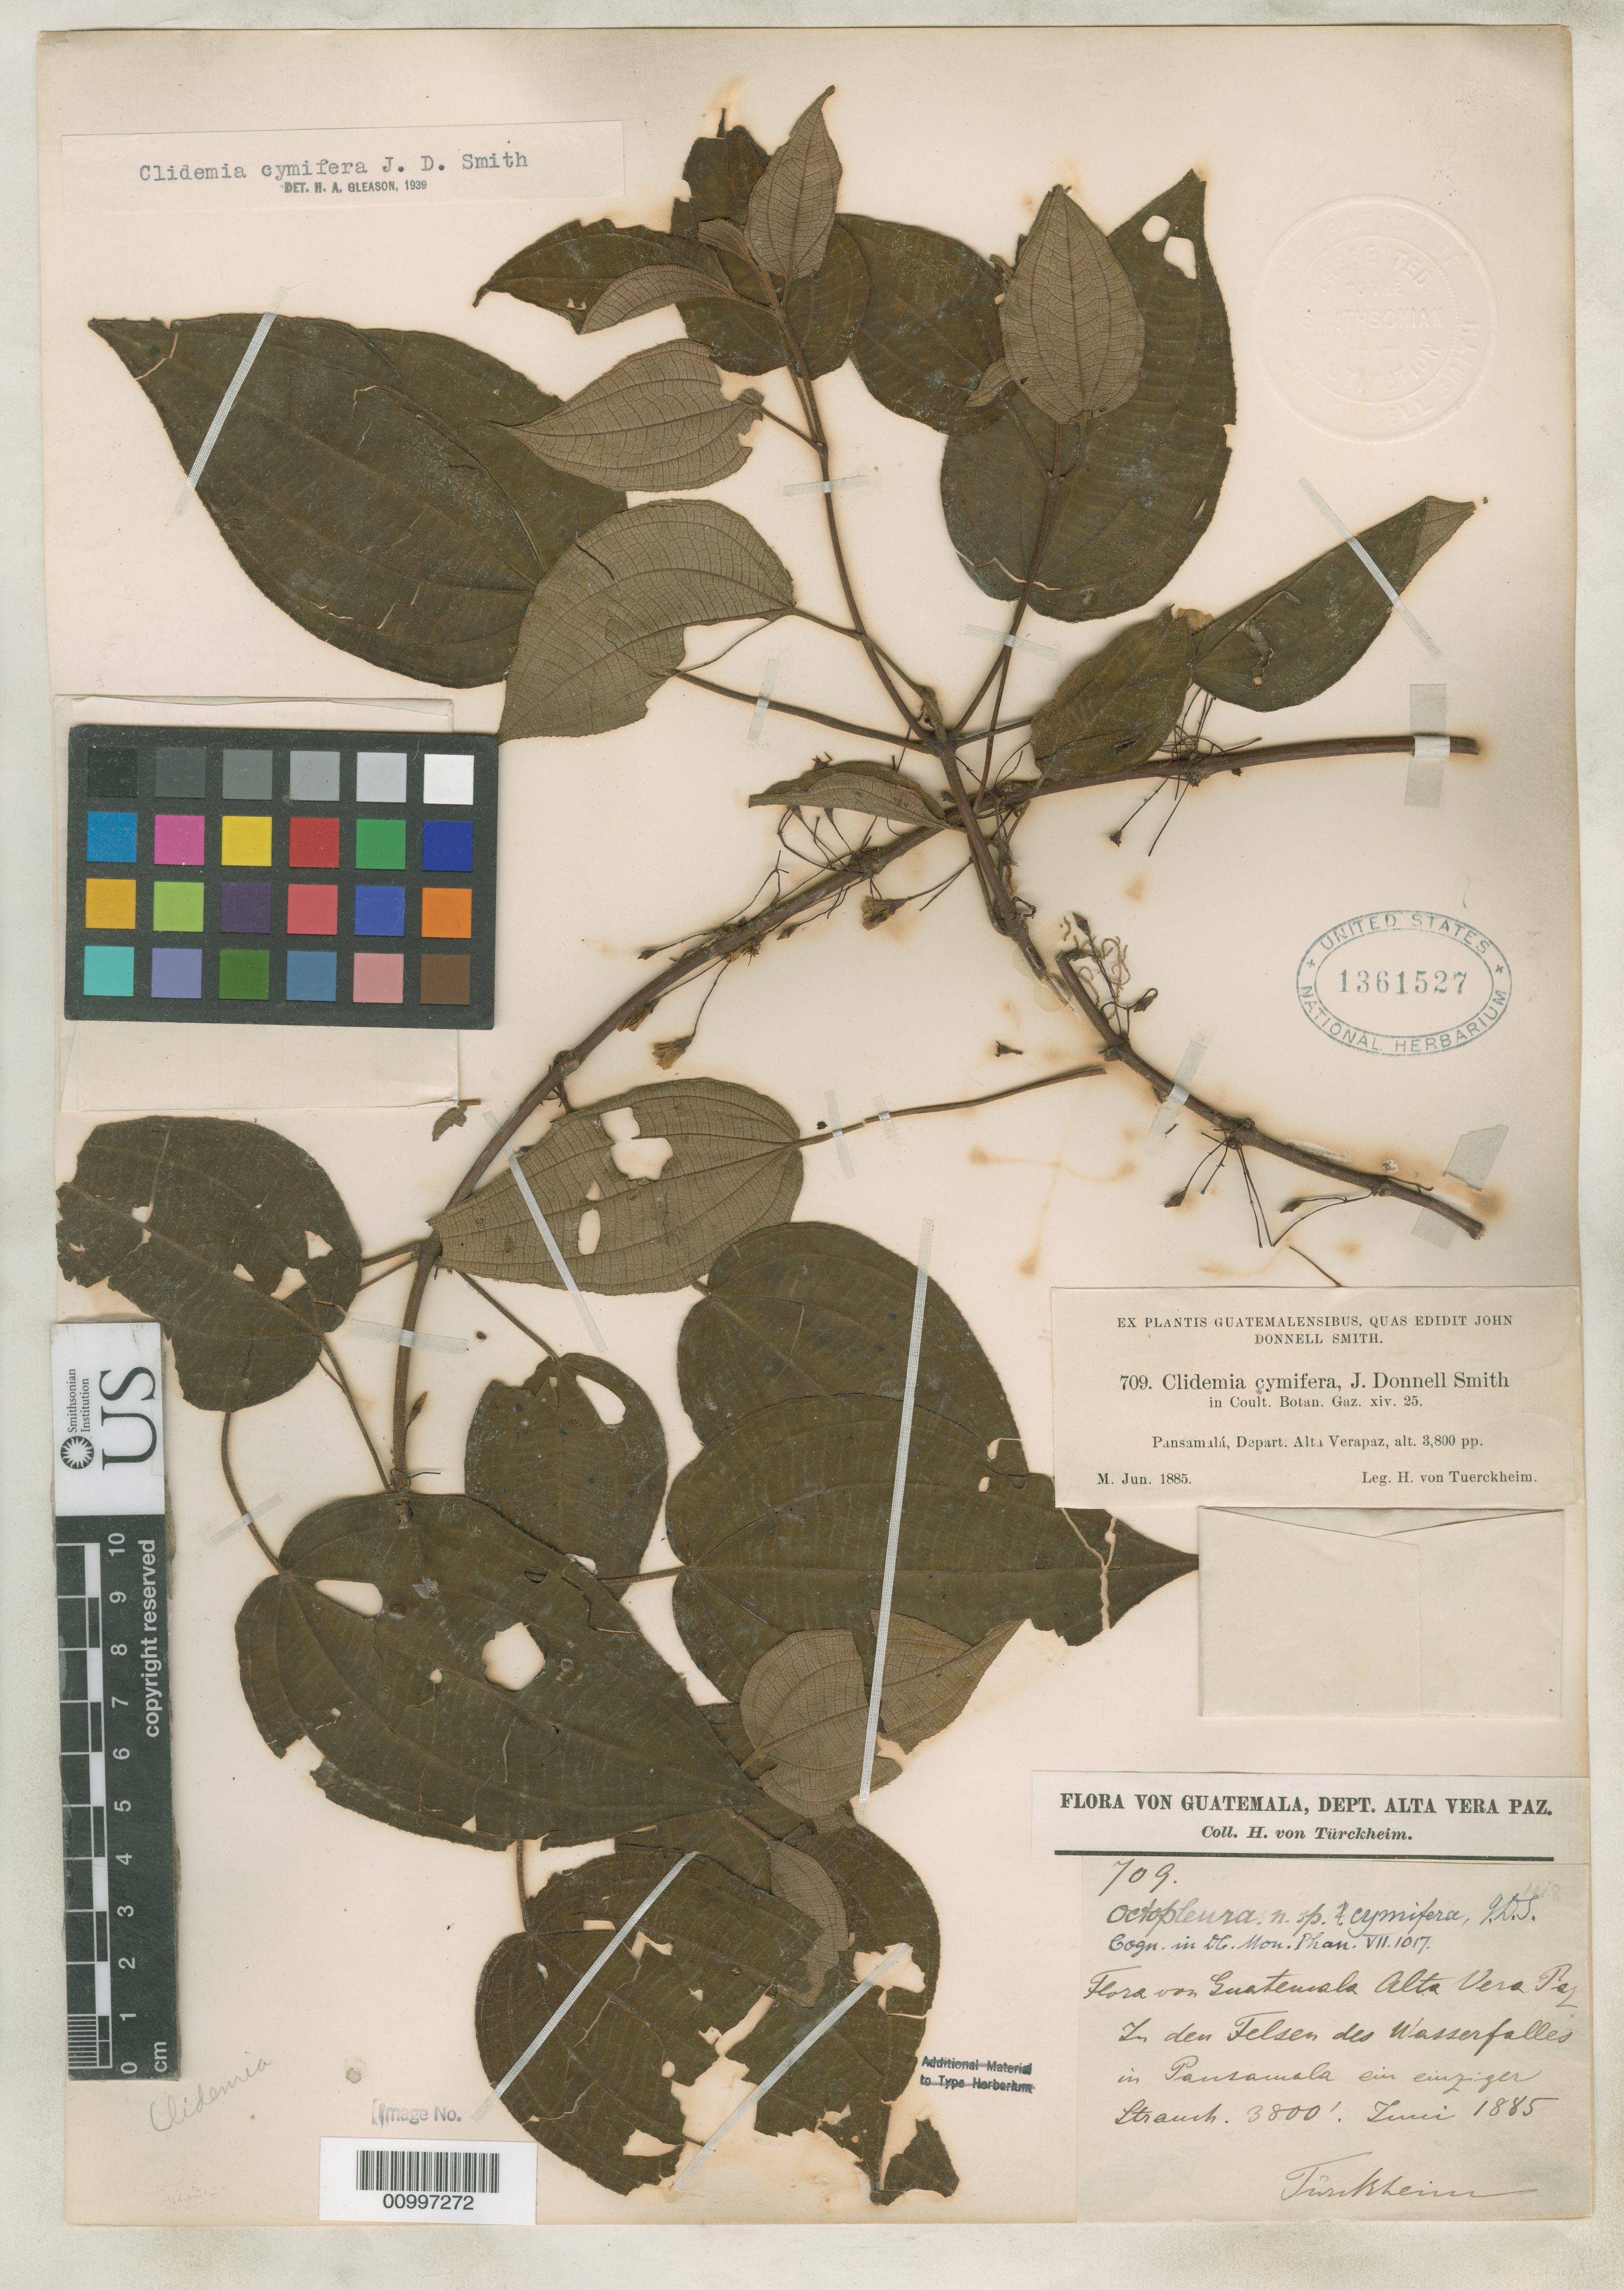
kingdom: Plantae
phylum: Tracheophyta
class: Magnoliopsida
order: Myrtales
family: Melastomataceae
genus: Clidemia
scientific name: Clidemia cymifera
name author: Donn. Sm.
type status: Isotype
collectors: H. von Türckheim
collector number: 709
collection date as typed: Jun 1885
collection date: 1885-06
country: Guatemala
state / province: Alta Verapaz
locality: Pansamala.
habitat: In den Felsen des Wasserfalles.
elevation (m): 1158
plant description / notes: From the herbarium of J. Donnell Smith.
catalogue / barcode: US 1361527